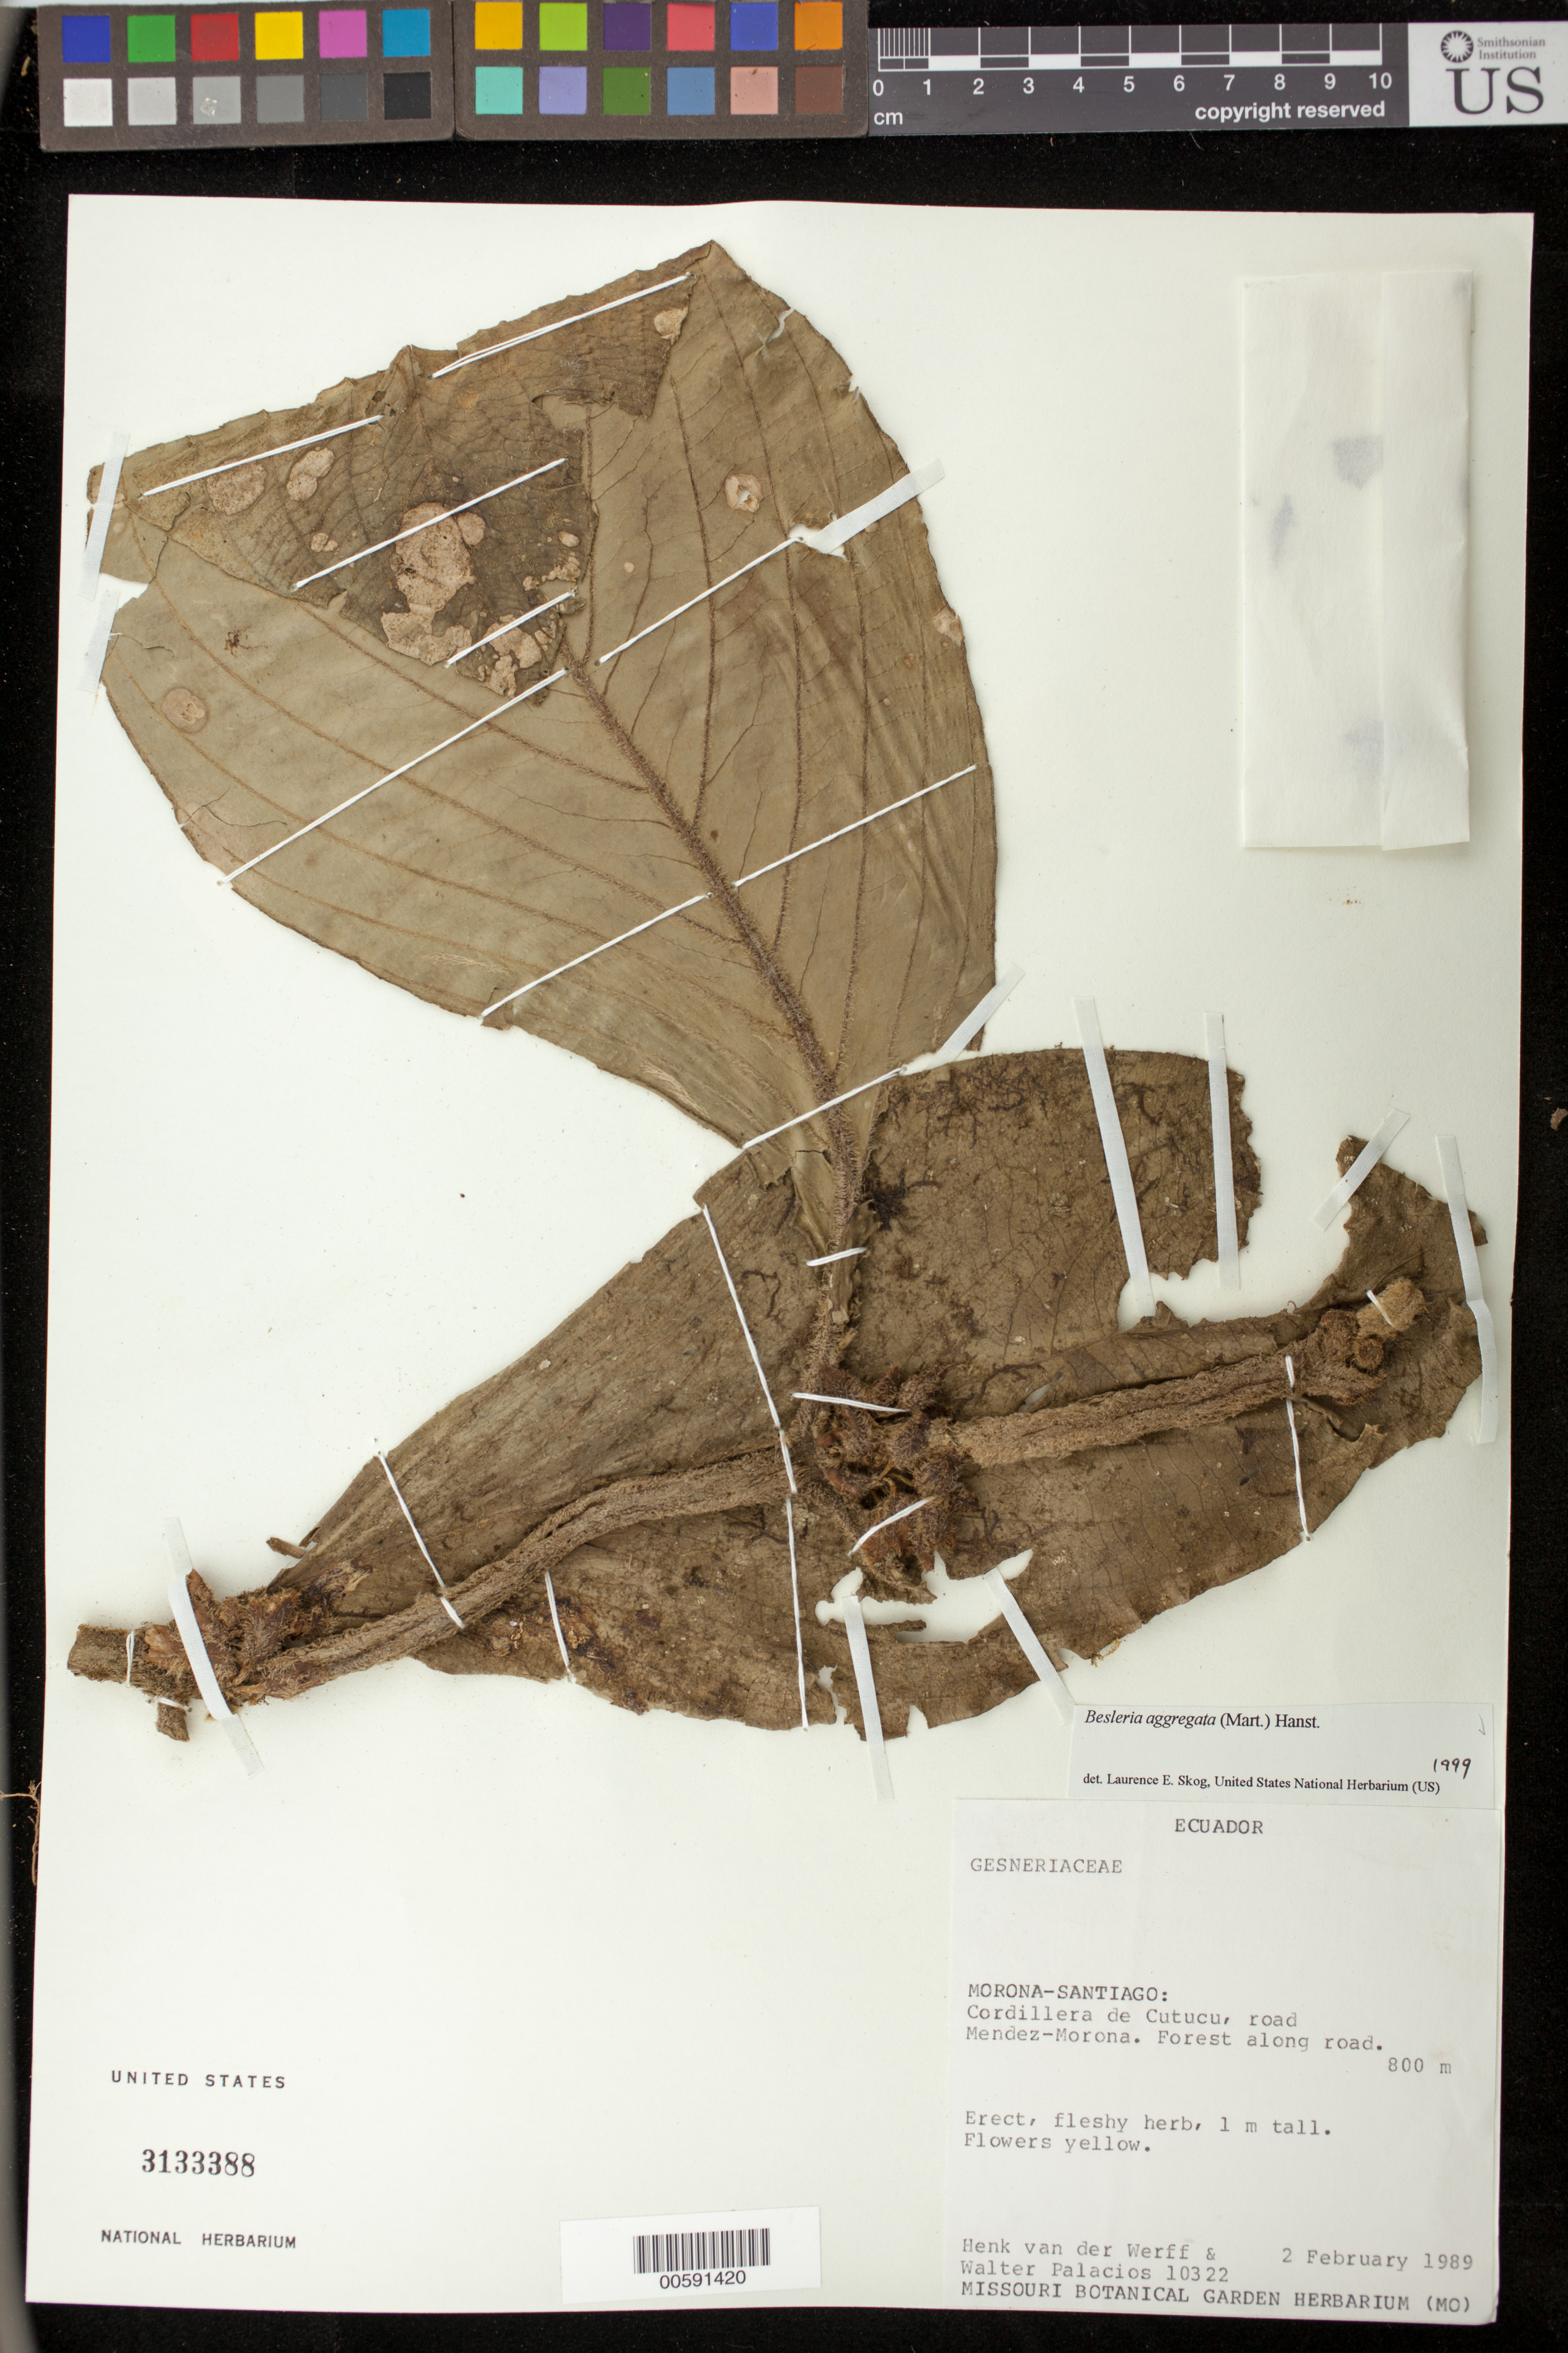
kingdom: Plantae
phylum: Tracheophyta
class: Magnoliopsida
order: Lamiales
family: Gesneriaceae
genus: Besleria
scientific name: Besleria aggregata var. aggregata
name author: (Mart.) Hanst.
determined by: Skog, Laurence E.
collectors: H. van der Werff & W. Palacios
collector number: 10322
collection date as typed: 02 Feb 1989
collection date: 1989-02-02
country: Ecuador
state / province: Morona-Santiago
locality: Cordillera de Cutucu, road Mendez-Morona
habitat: Forest along road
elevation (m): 800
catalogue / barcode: US 3133388